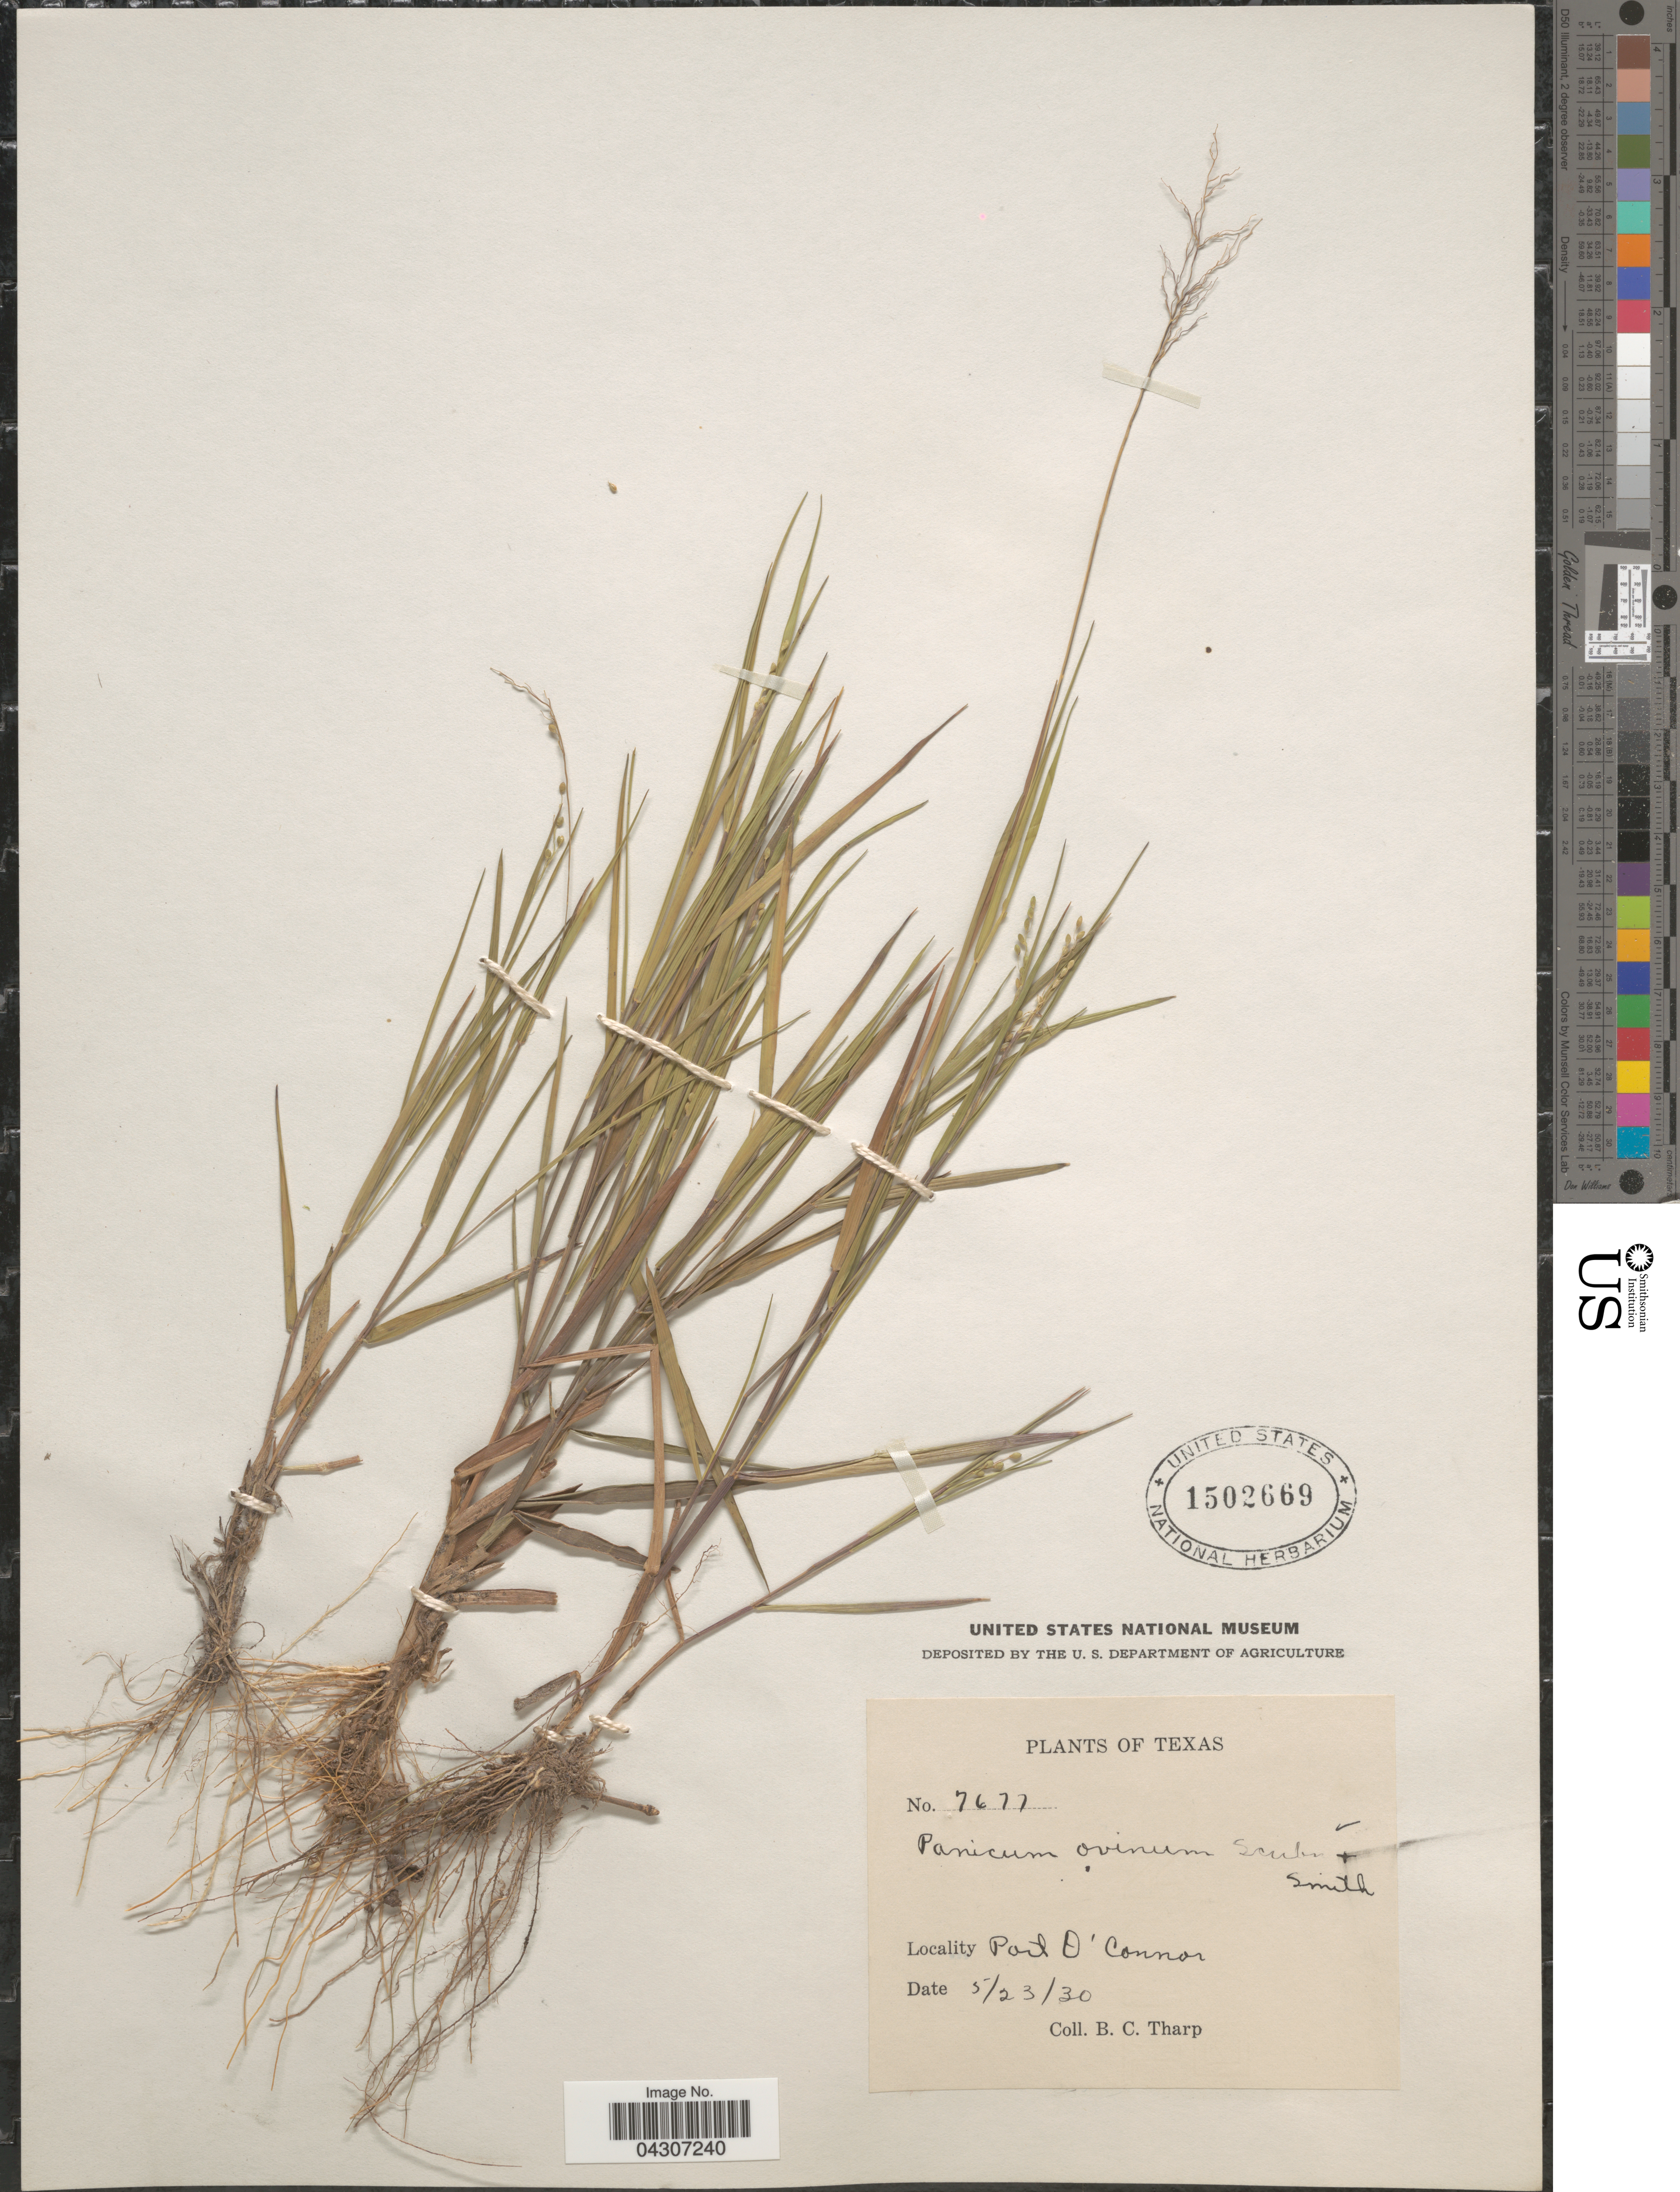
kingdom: Plantae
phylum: Tracheophyta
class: Liliopsida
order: Poales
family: Poaceae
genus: Dichanthelium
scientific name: Dichanthelium aciculare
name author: (Desv. ex Poir.) Gould & C.A. Clark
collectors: B. C. Tharp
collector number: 7677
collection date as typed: Transcribed d/m/y: 23/5/30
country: United States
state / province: Texas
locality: Port O'Connor.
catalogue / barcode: US 1502669